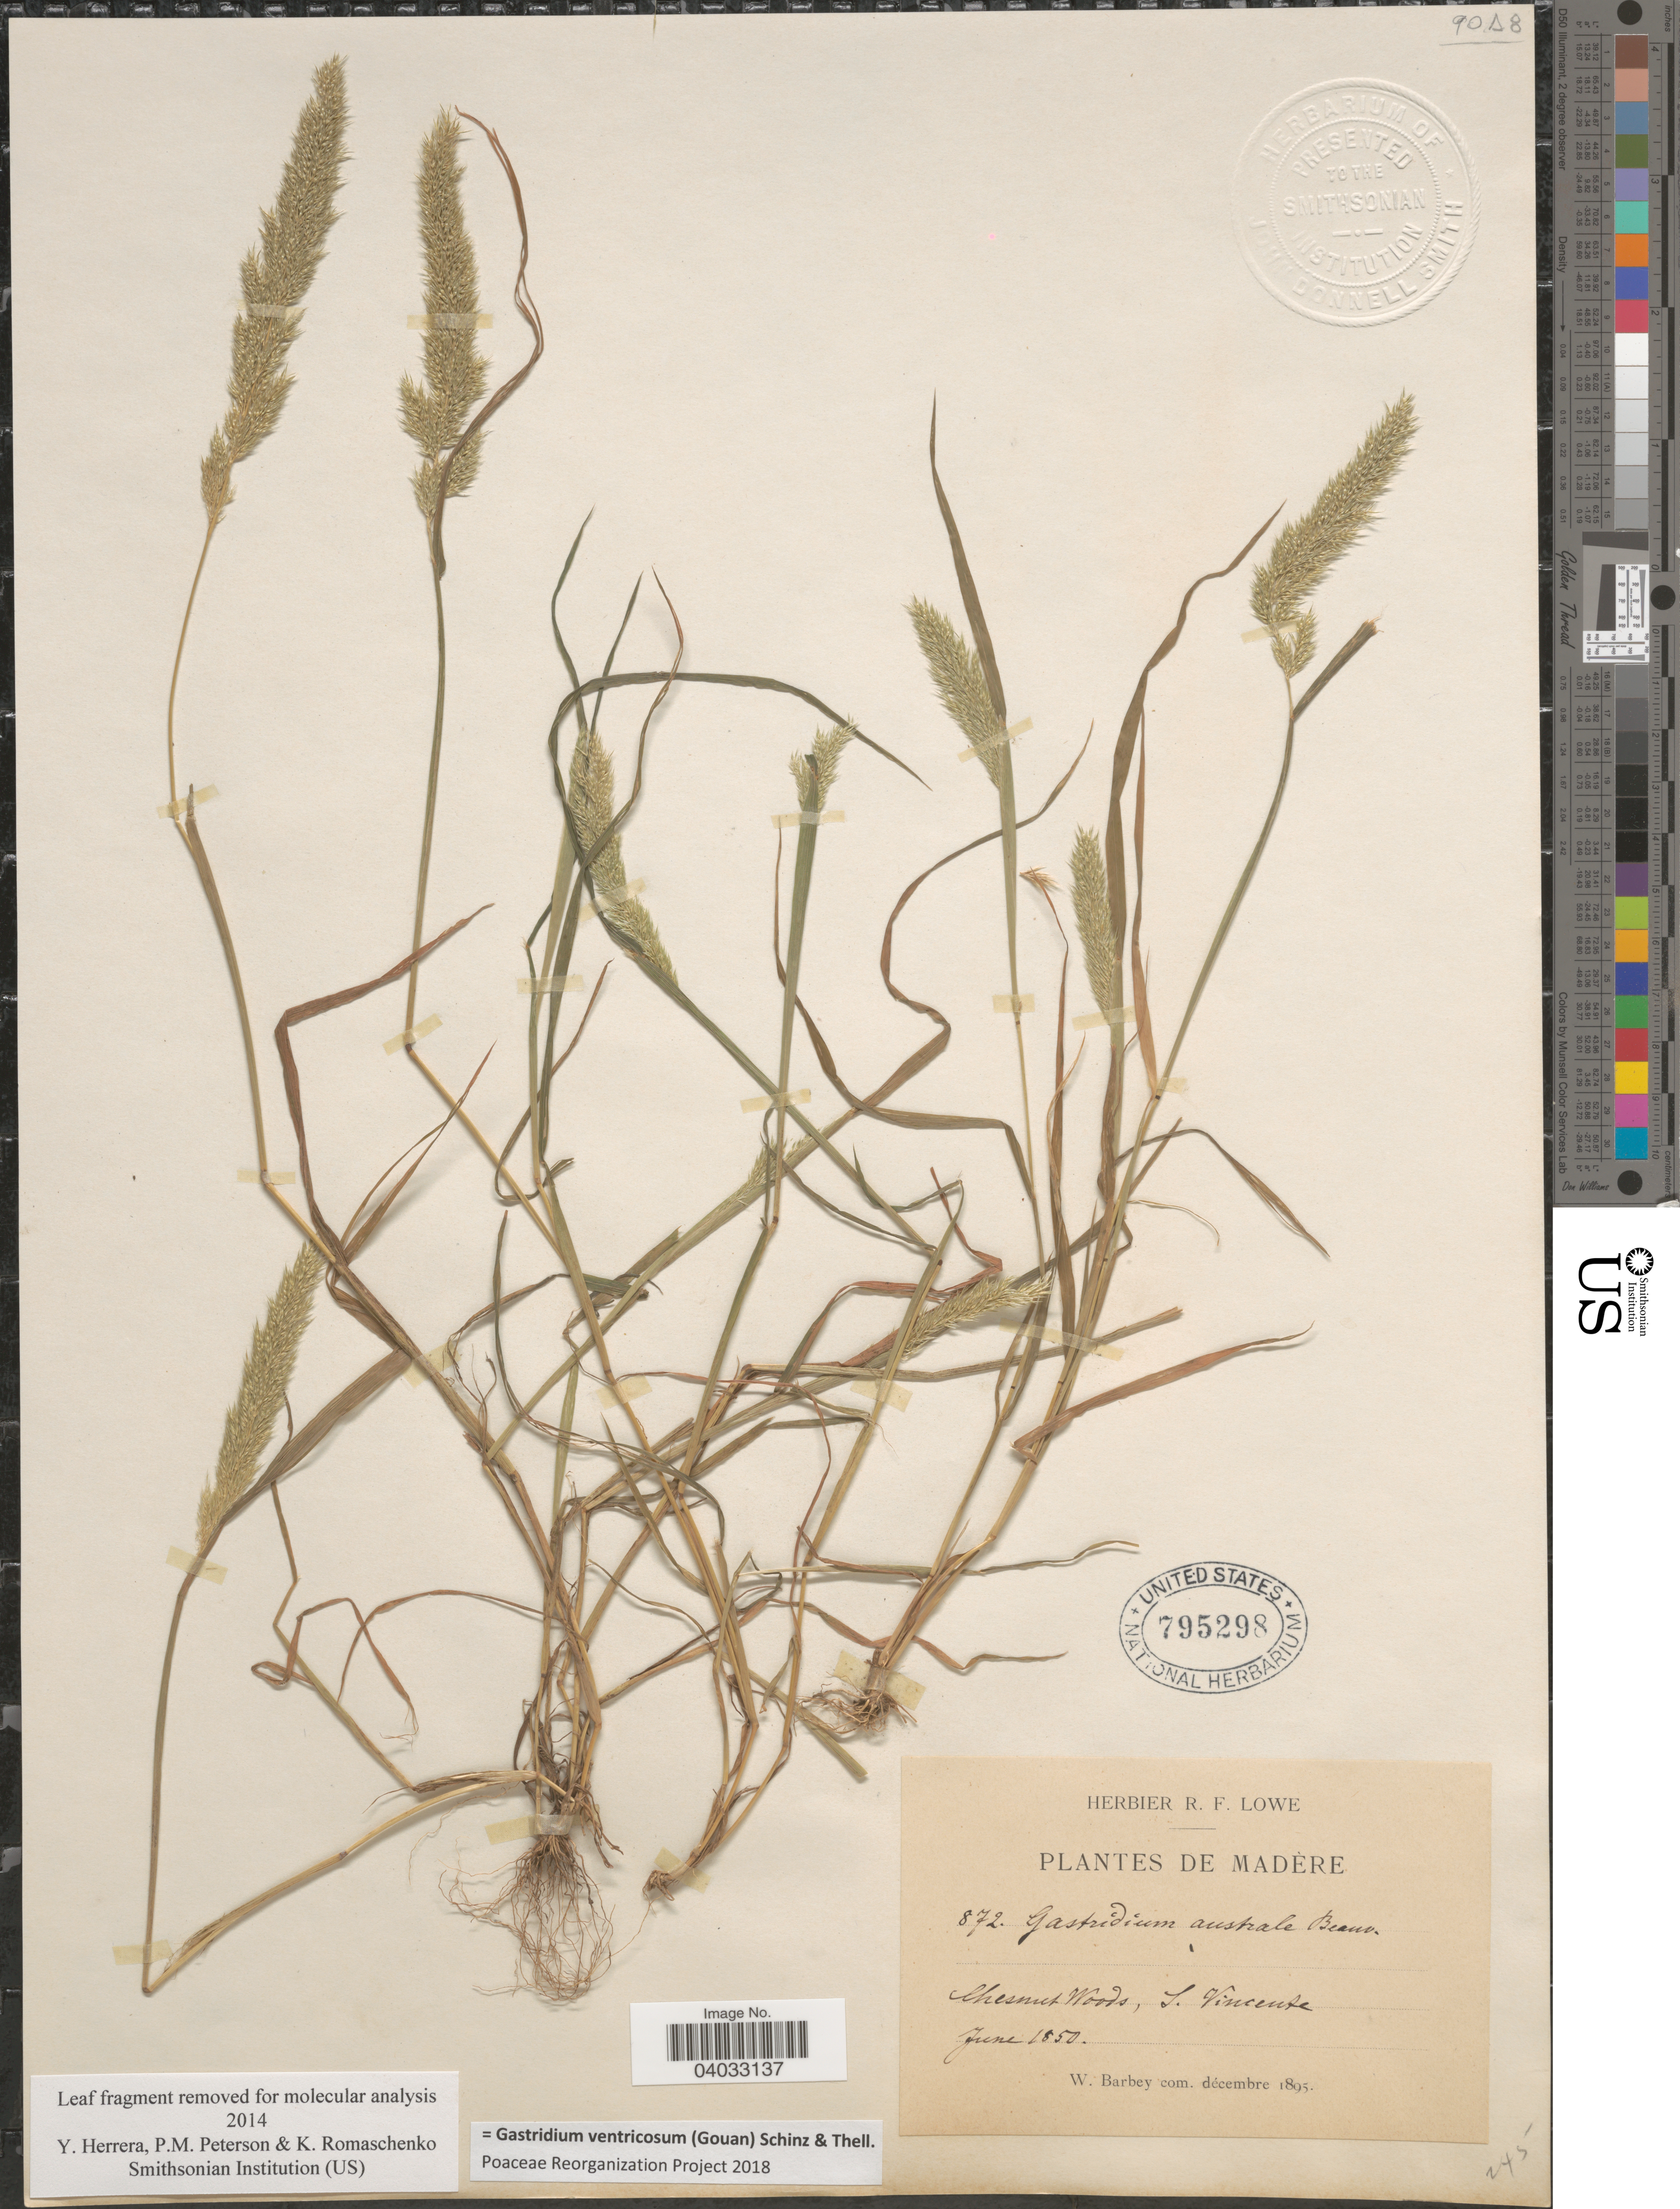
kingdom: Plantae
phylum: Tracheophyta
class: Liliopsida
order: Poales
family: Poaceae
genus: Gastridium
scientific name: Gastridium ventricosum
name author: (Gouan) Schinz & Thell.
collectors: ex herb. R. F. Lowe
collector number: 872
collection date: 1850-06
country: Portugal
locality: Madère. Chesnut Woods, S. Vincente.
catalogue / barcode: US 795298